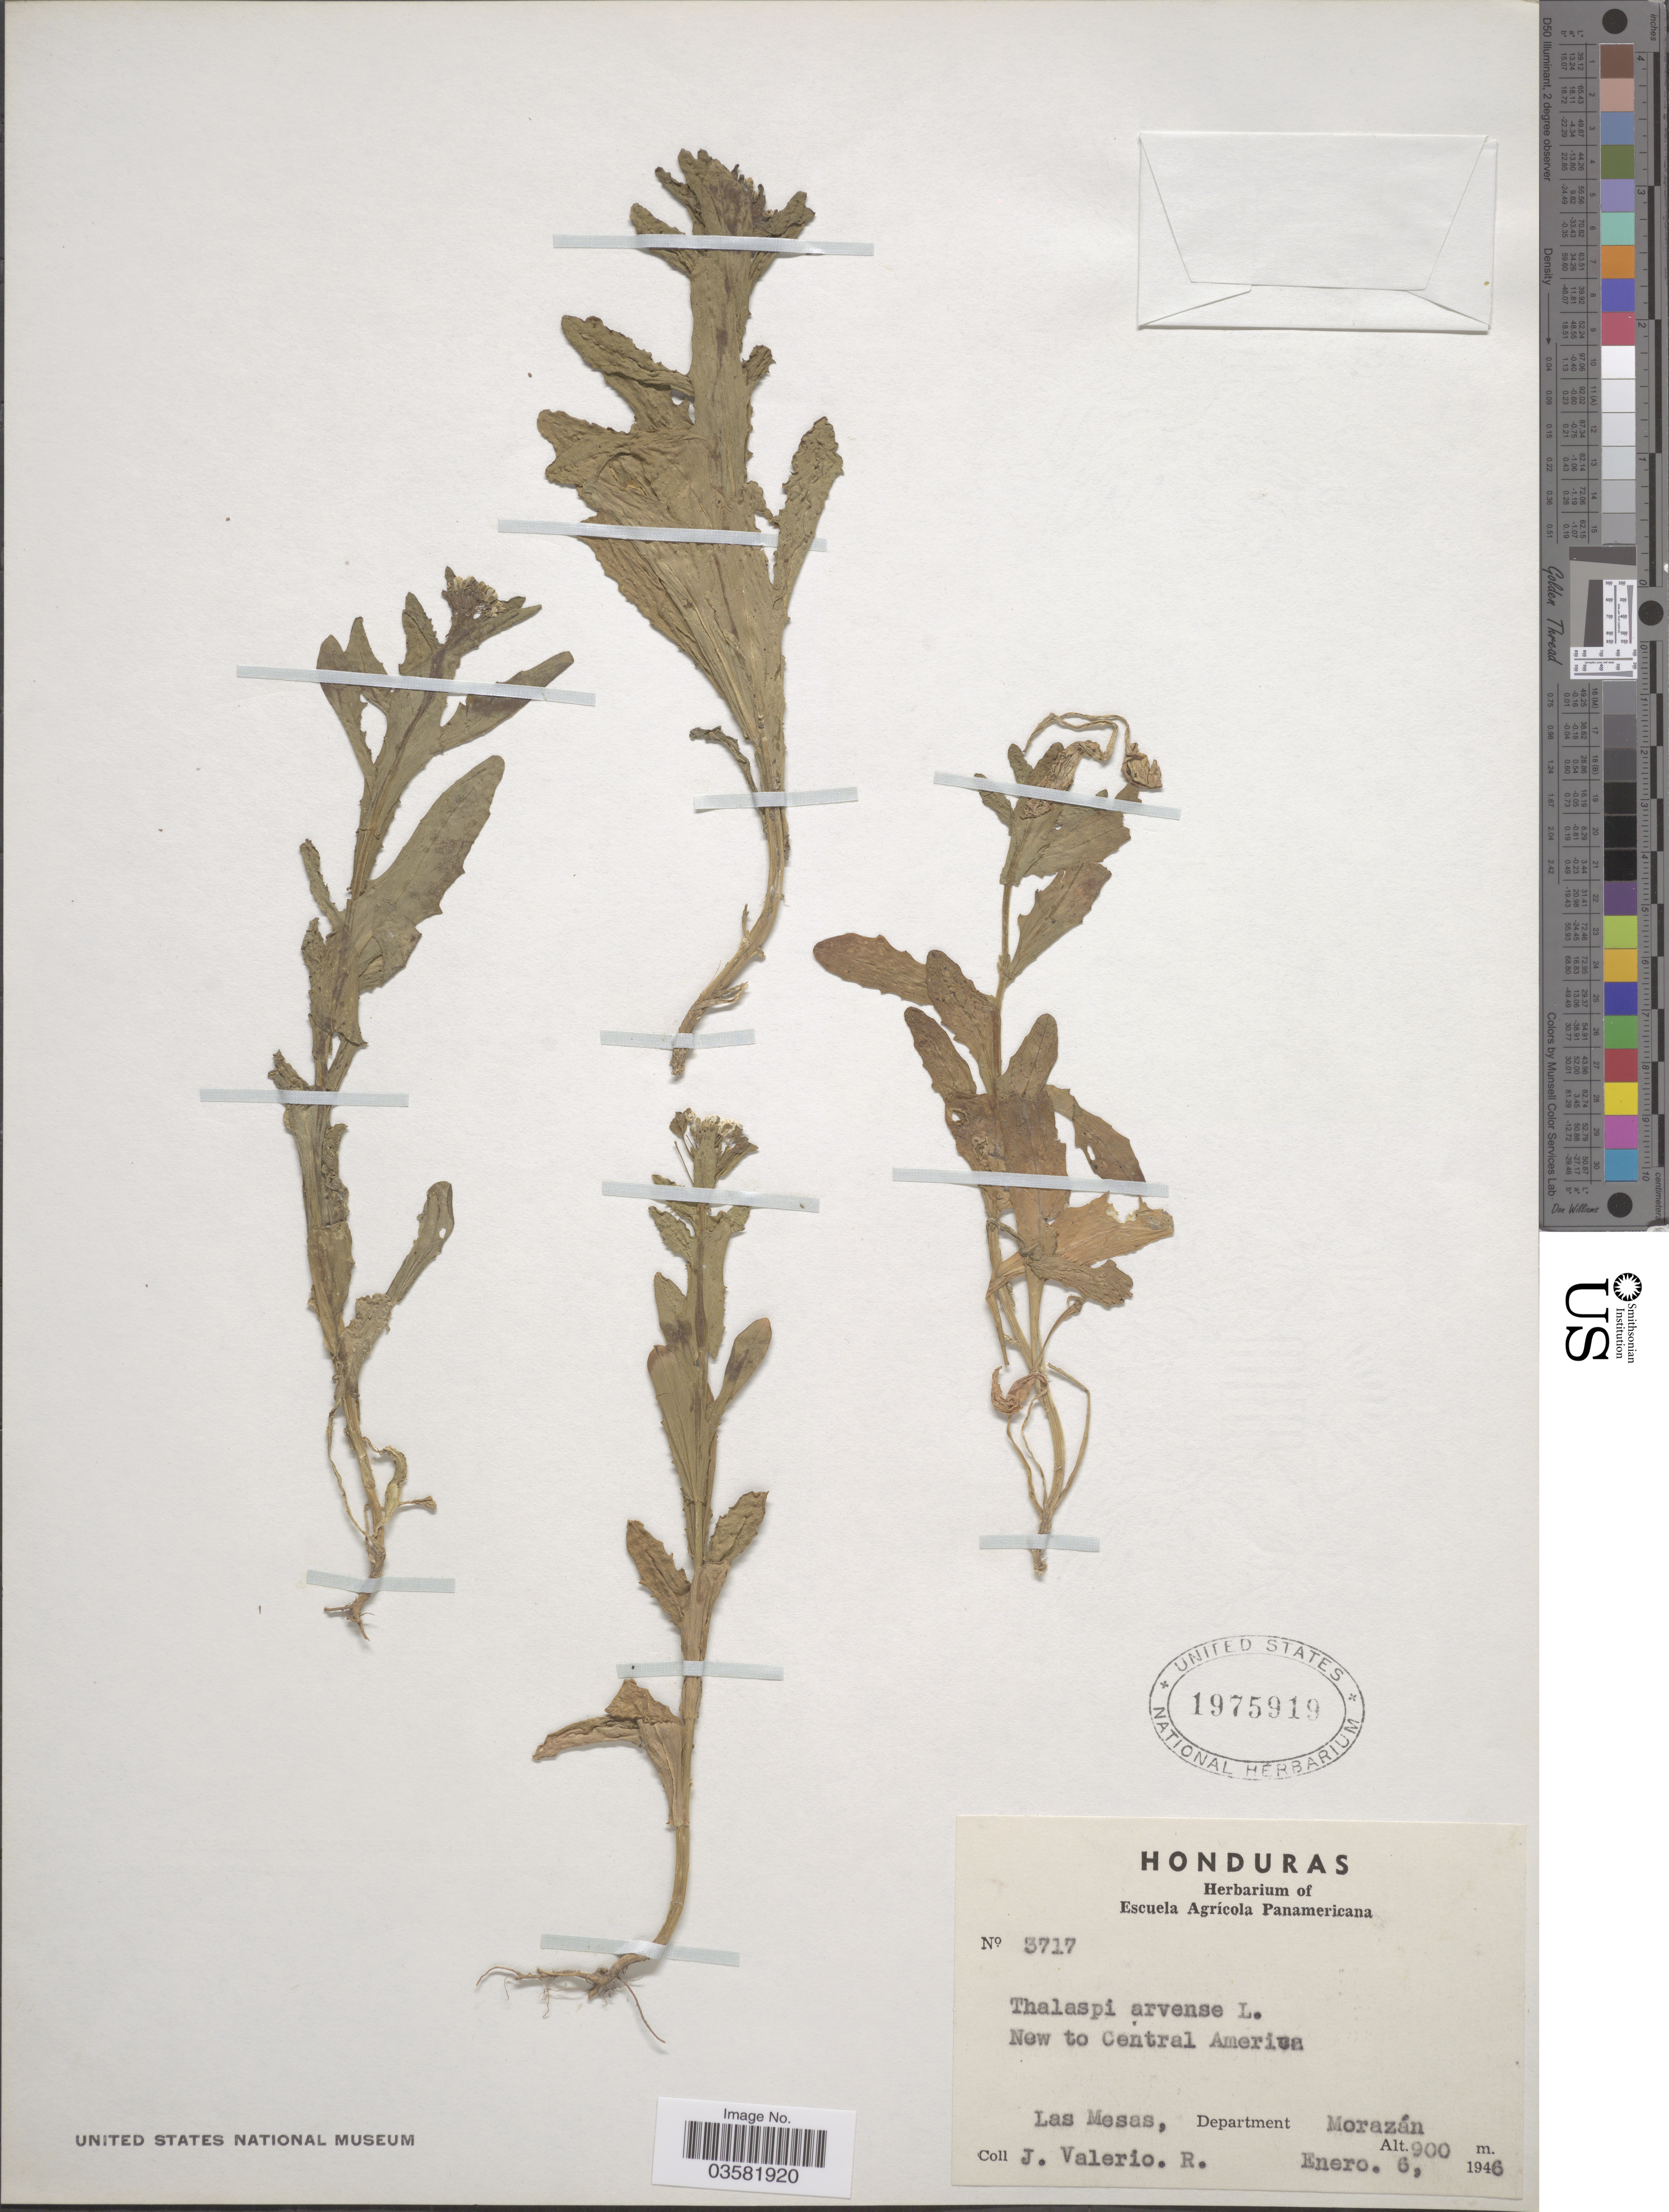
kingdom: Plantae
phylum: Tracheophyta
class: Magnoliopsida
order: Brassicales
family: Brassicaceae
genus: Thlaspi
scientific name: Thlaspi arvense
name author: L.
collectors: J. Valerio R.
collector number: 3717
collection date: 1946-01-06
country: Honduras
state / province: Fco. Morazán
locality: New to Central America. Las Mesas, Department Morazán.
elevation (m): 900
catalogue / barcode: US 1975919